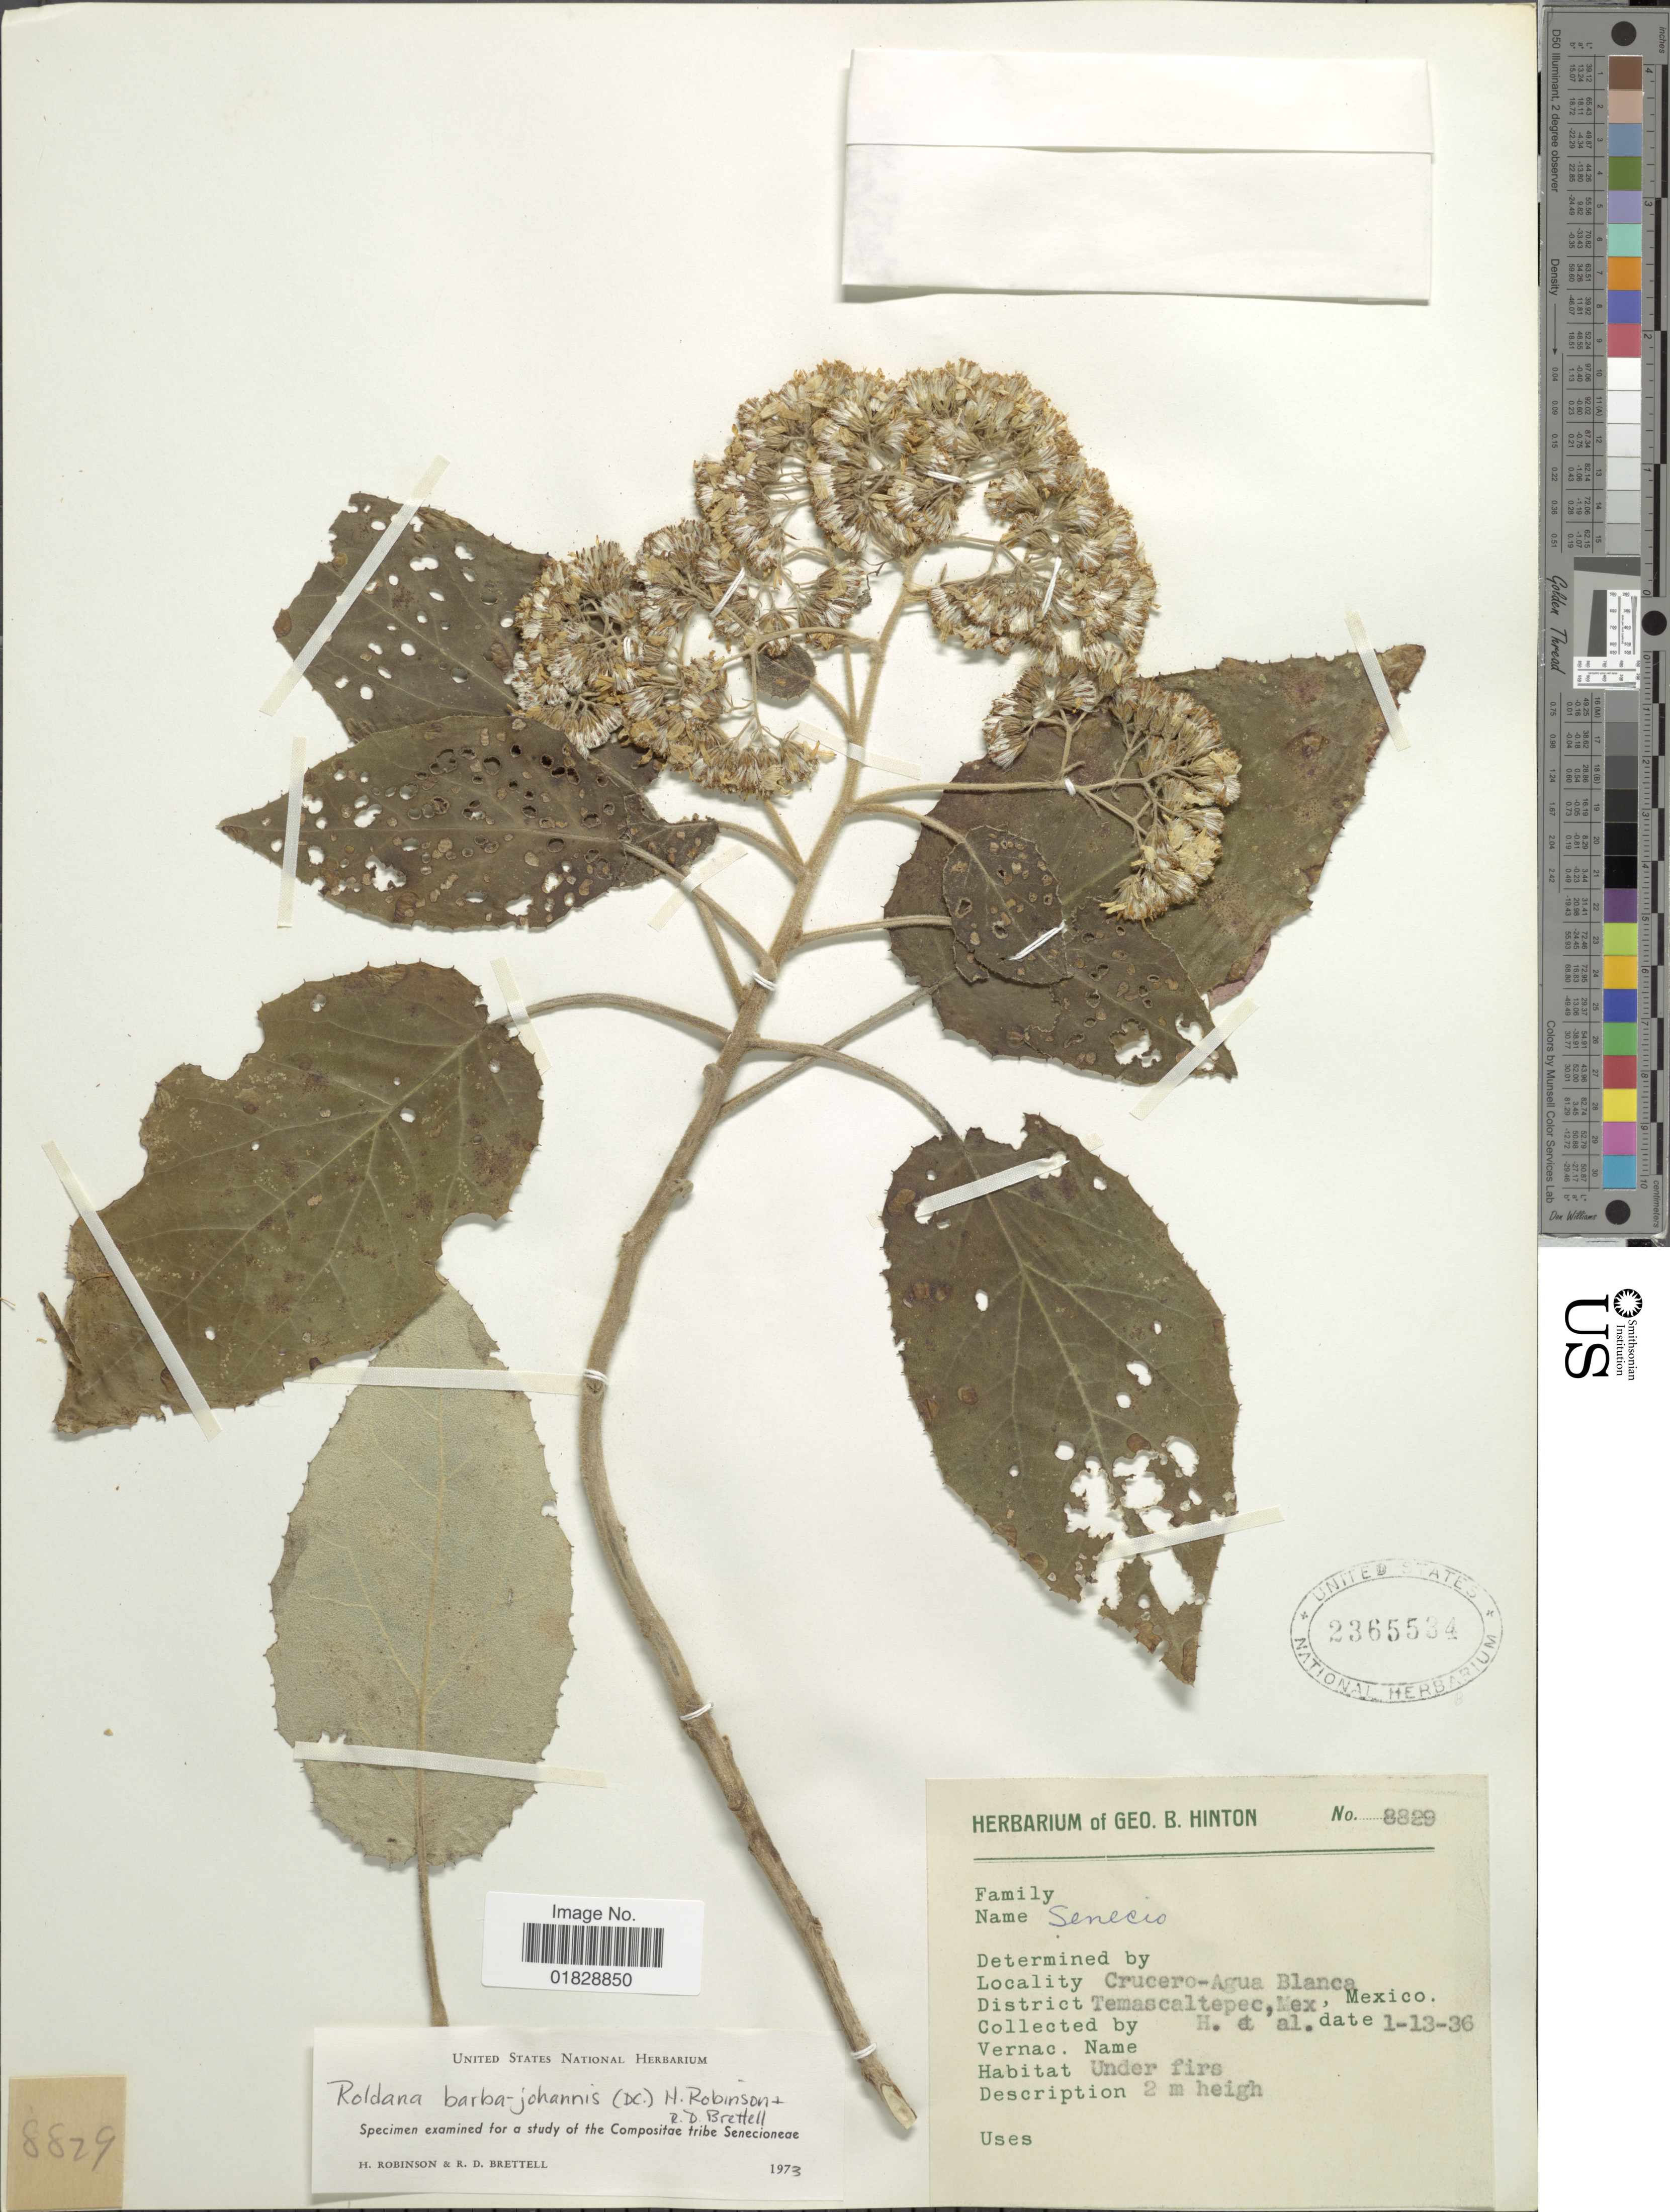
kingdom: Plantae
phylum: Tracheophyta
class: Magnoliopsida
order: Asterales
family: Asteraceae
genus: Roldana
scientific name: Roldana barba-johannis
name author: (DC.) H. Rob. & Brettell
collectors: G. B. Hinton & et al.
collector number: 8829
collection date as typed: Transcribed d/m/y: 13/1/36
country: Mexico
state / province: México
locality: Crucero-Agua Blanca. District Temascaltepec, Mex., Mexico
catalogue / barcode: US 2365534